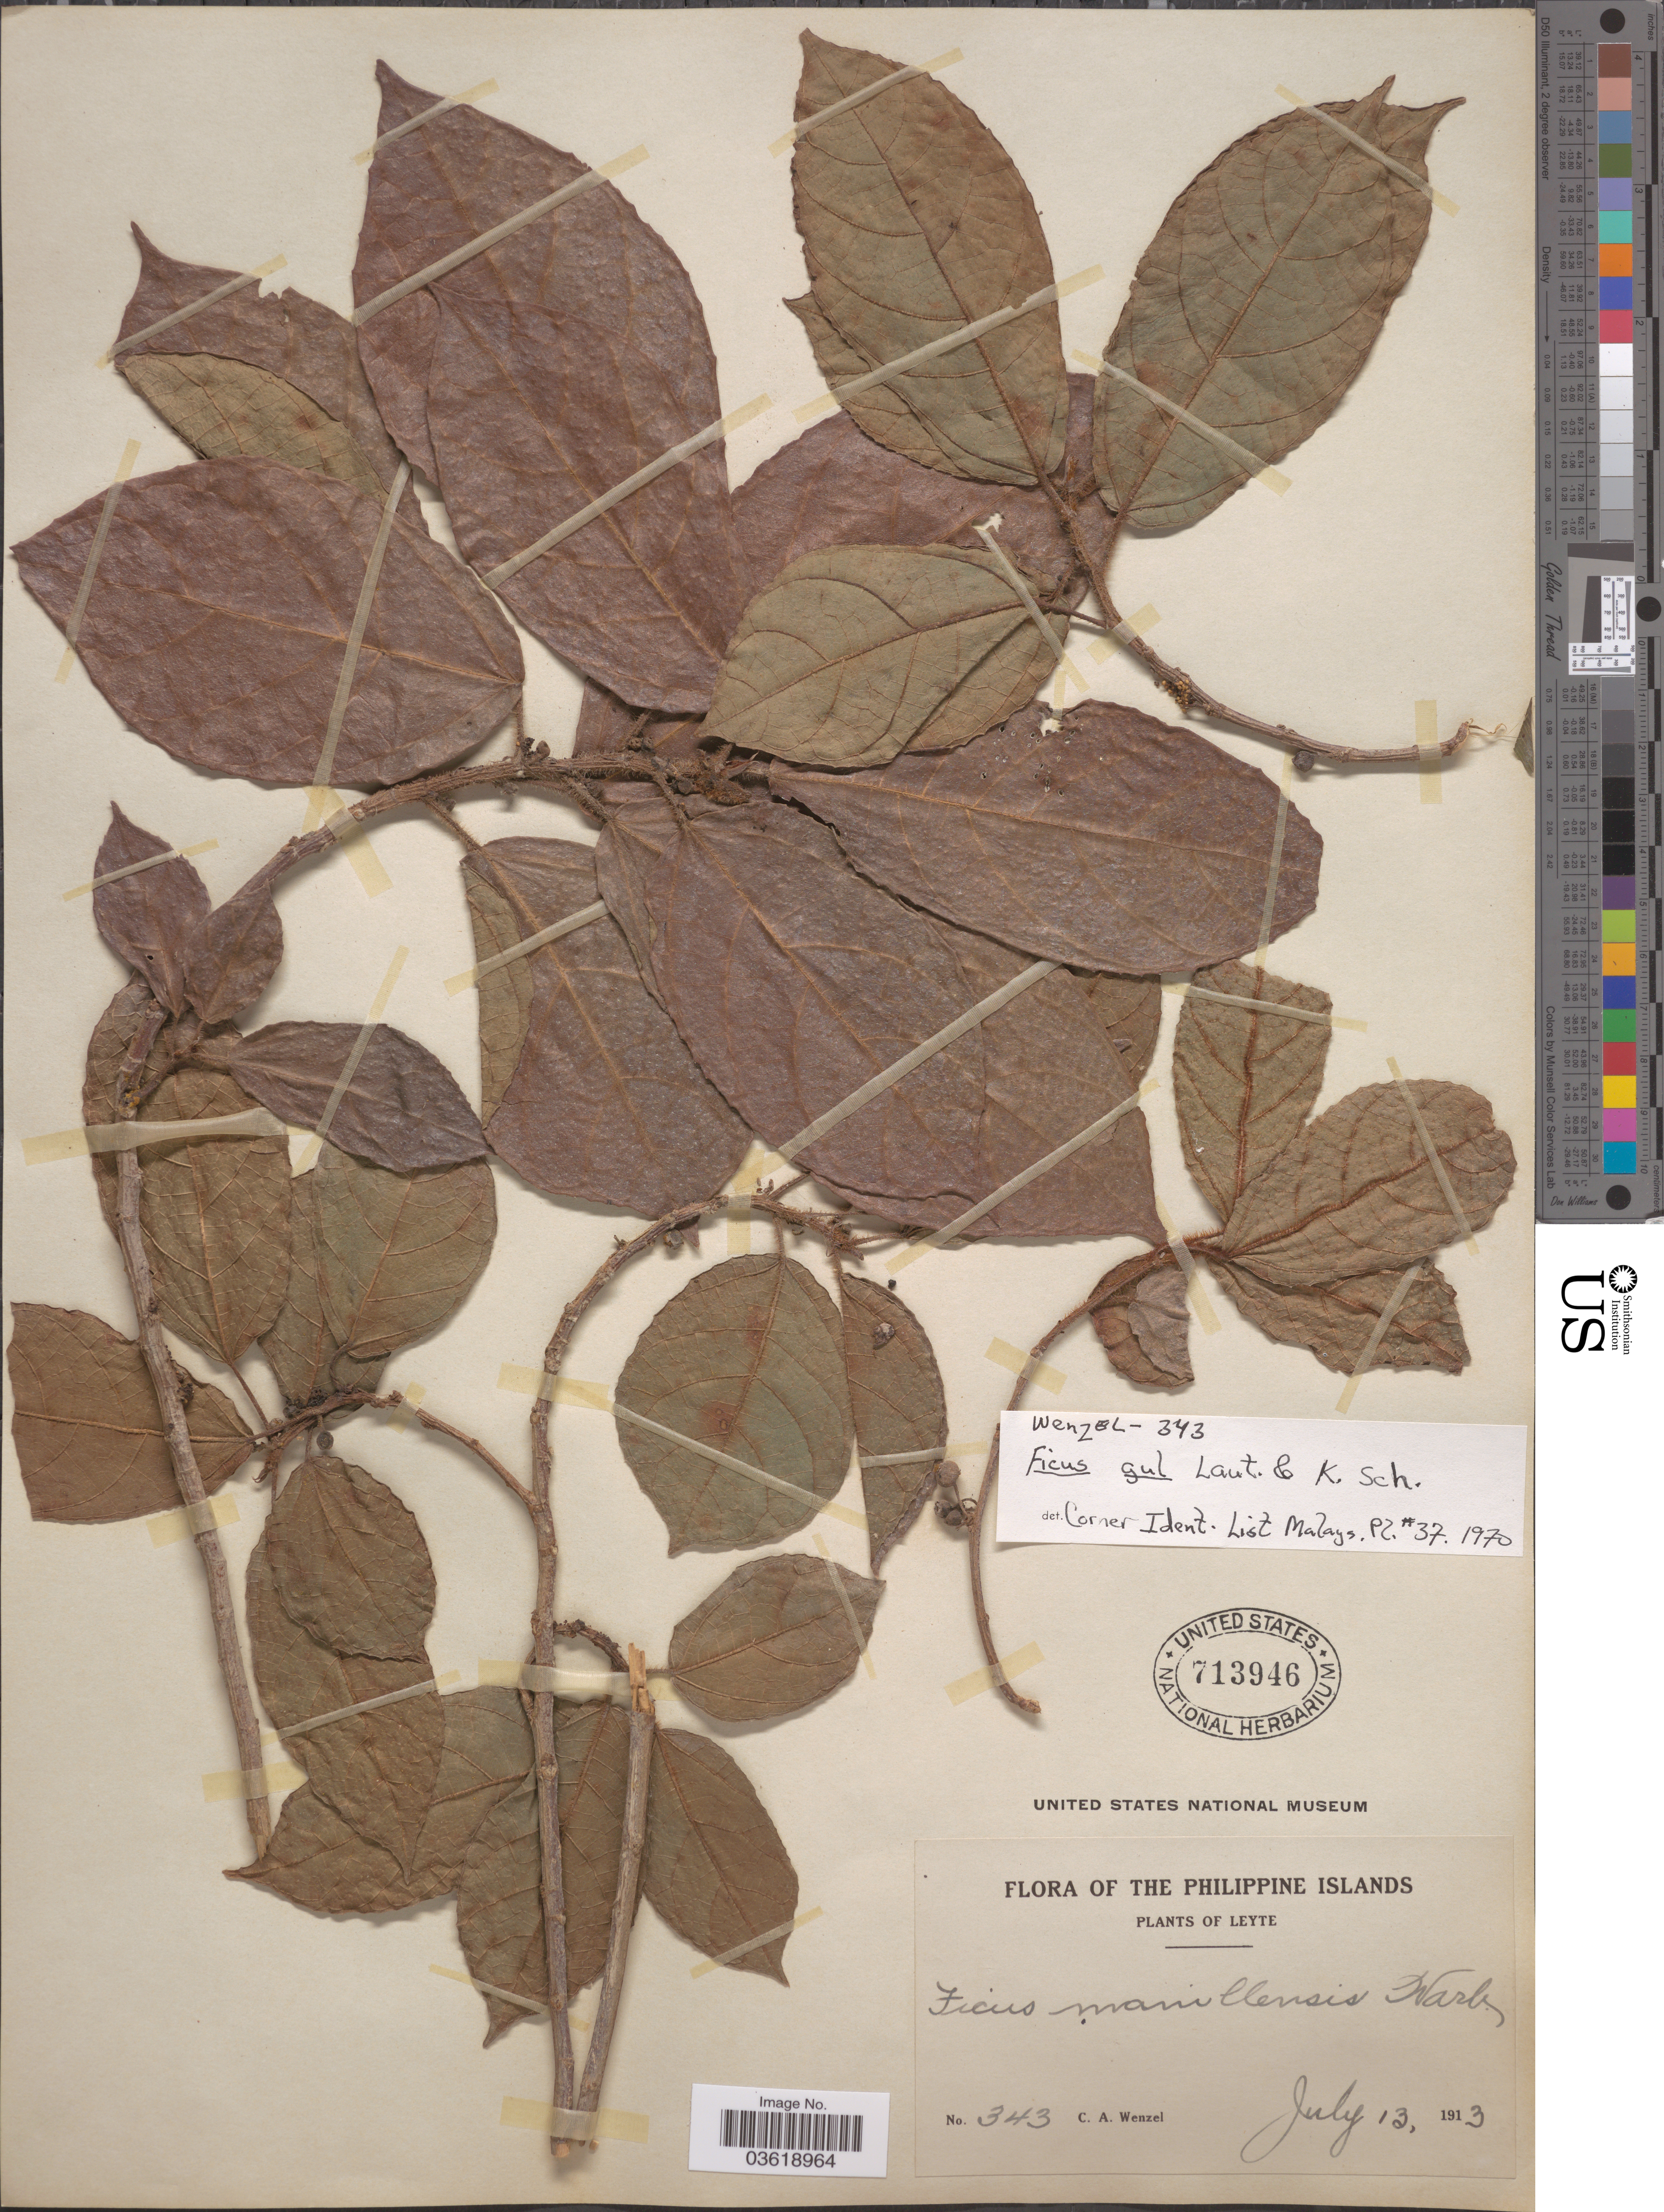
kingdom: Plantae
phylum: Tracheophyta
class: Magnoliopsida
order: Rosales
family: Moraceae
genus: Ficus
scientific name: Ficus gul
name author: Lauterb. & K. Schum.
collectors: C. Wenzel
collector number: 343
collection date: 1913-07-13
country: Philippines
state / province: Eastern Visayas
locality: Leyte.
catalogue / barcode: US 713946